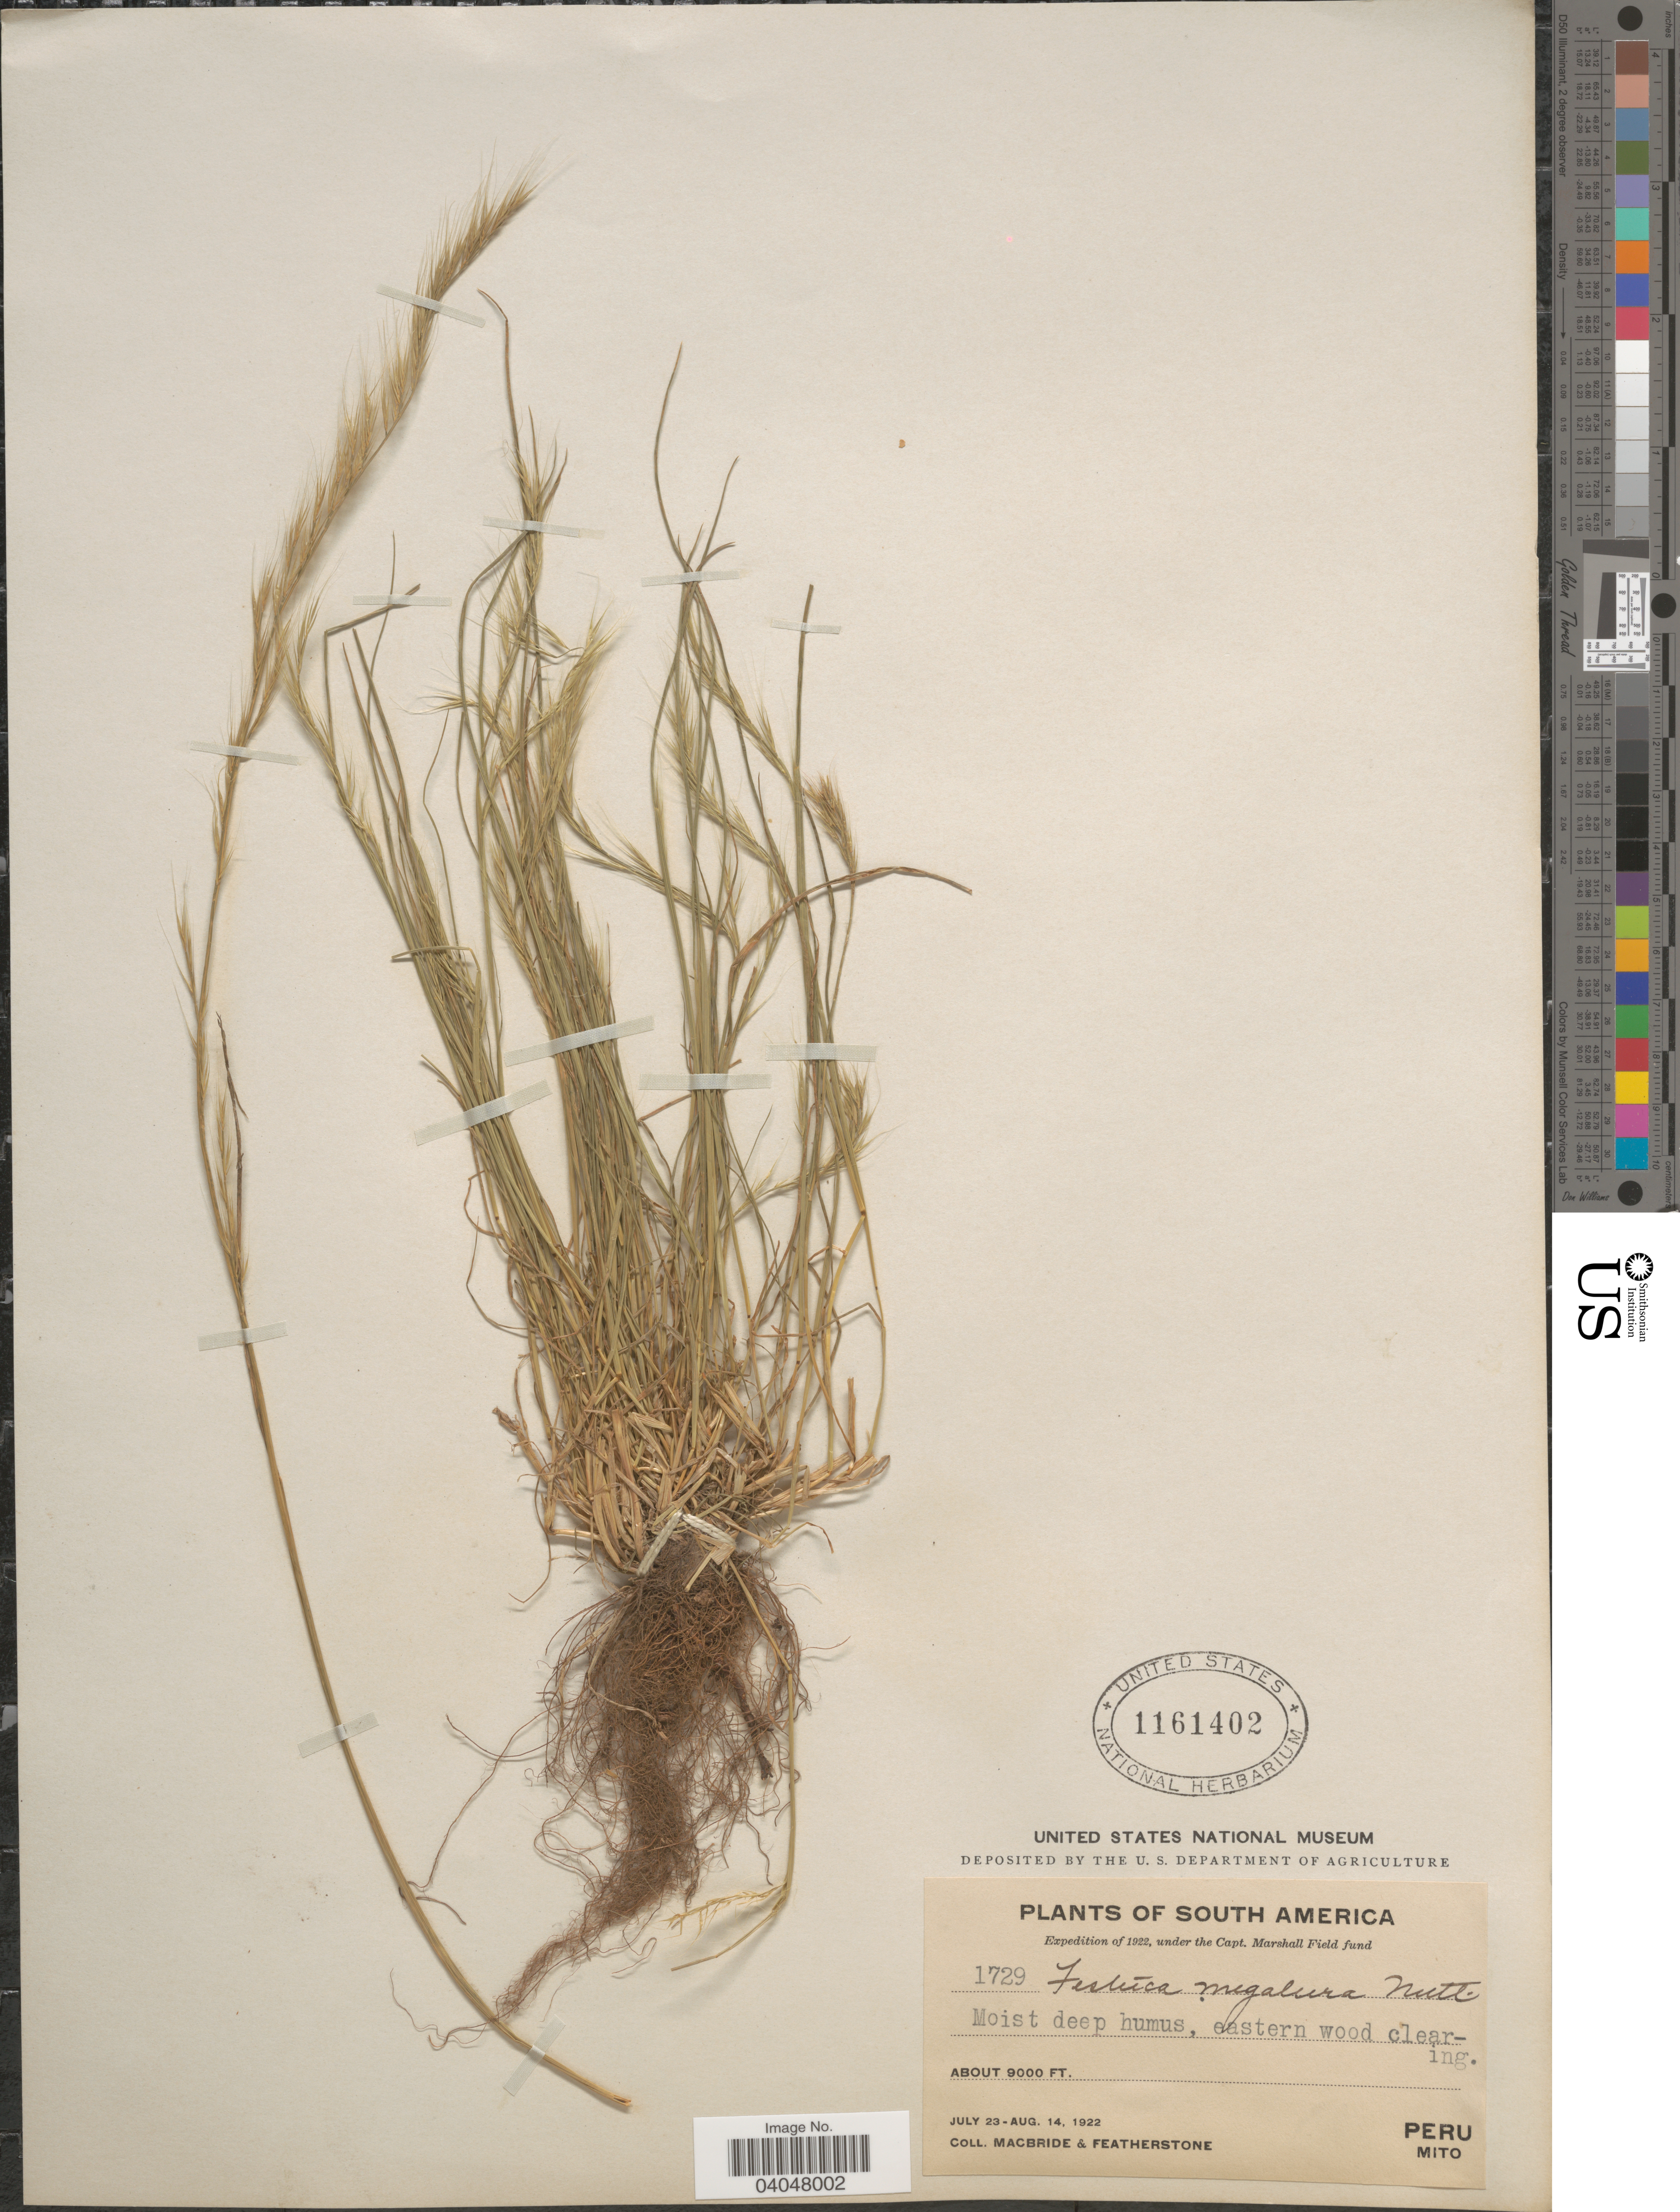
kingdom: Plantae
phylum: Tracheophyta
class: Liliopsida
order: Poales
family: Poaceae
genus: Festuca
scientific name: Festuca megalura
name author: Nutt.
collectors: Macbride, -- & -. Featherstone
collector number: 1729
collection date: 1922-07-23/1922-08-14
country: Peru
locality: Moist deep humus, eastern wood clearing. Mito.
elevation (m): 2743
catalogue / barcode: US 1161402